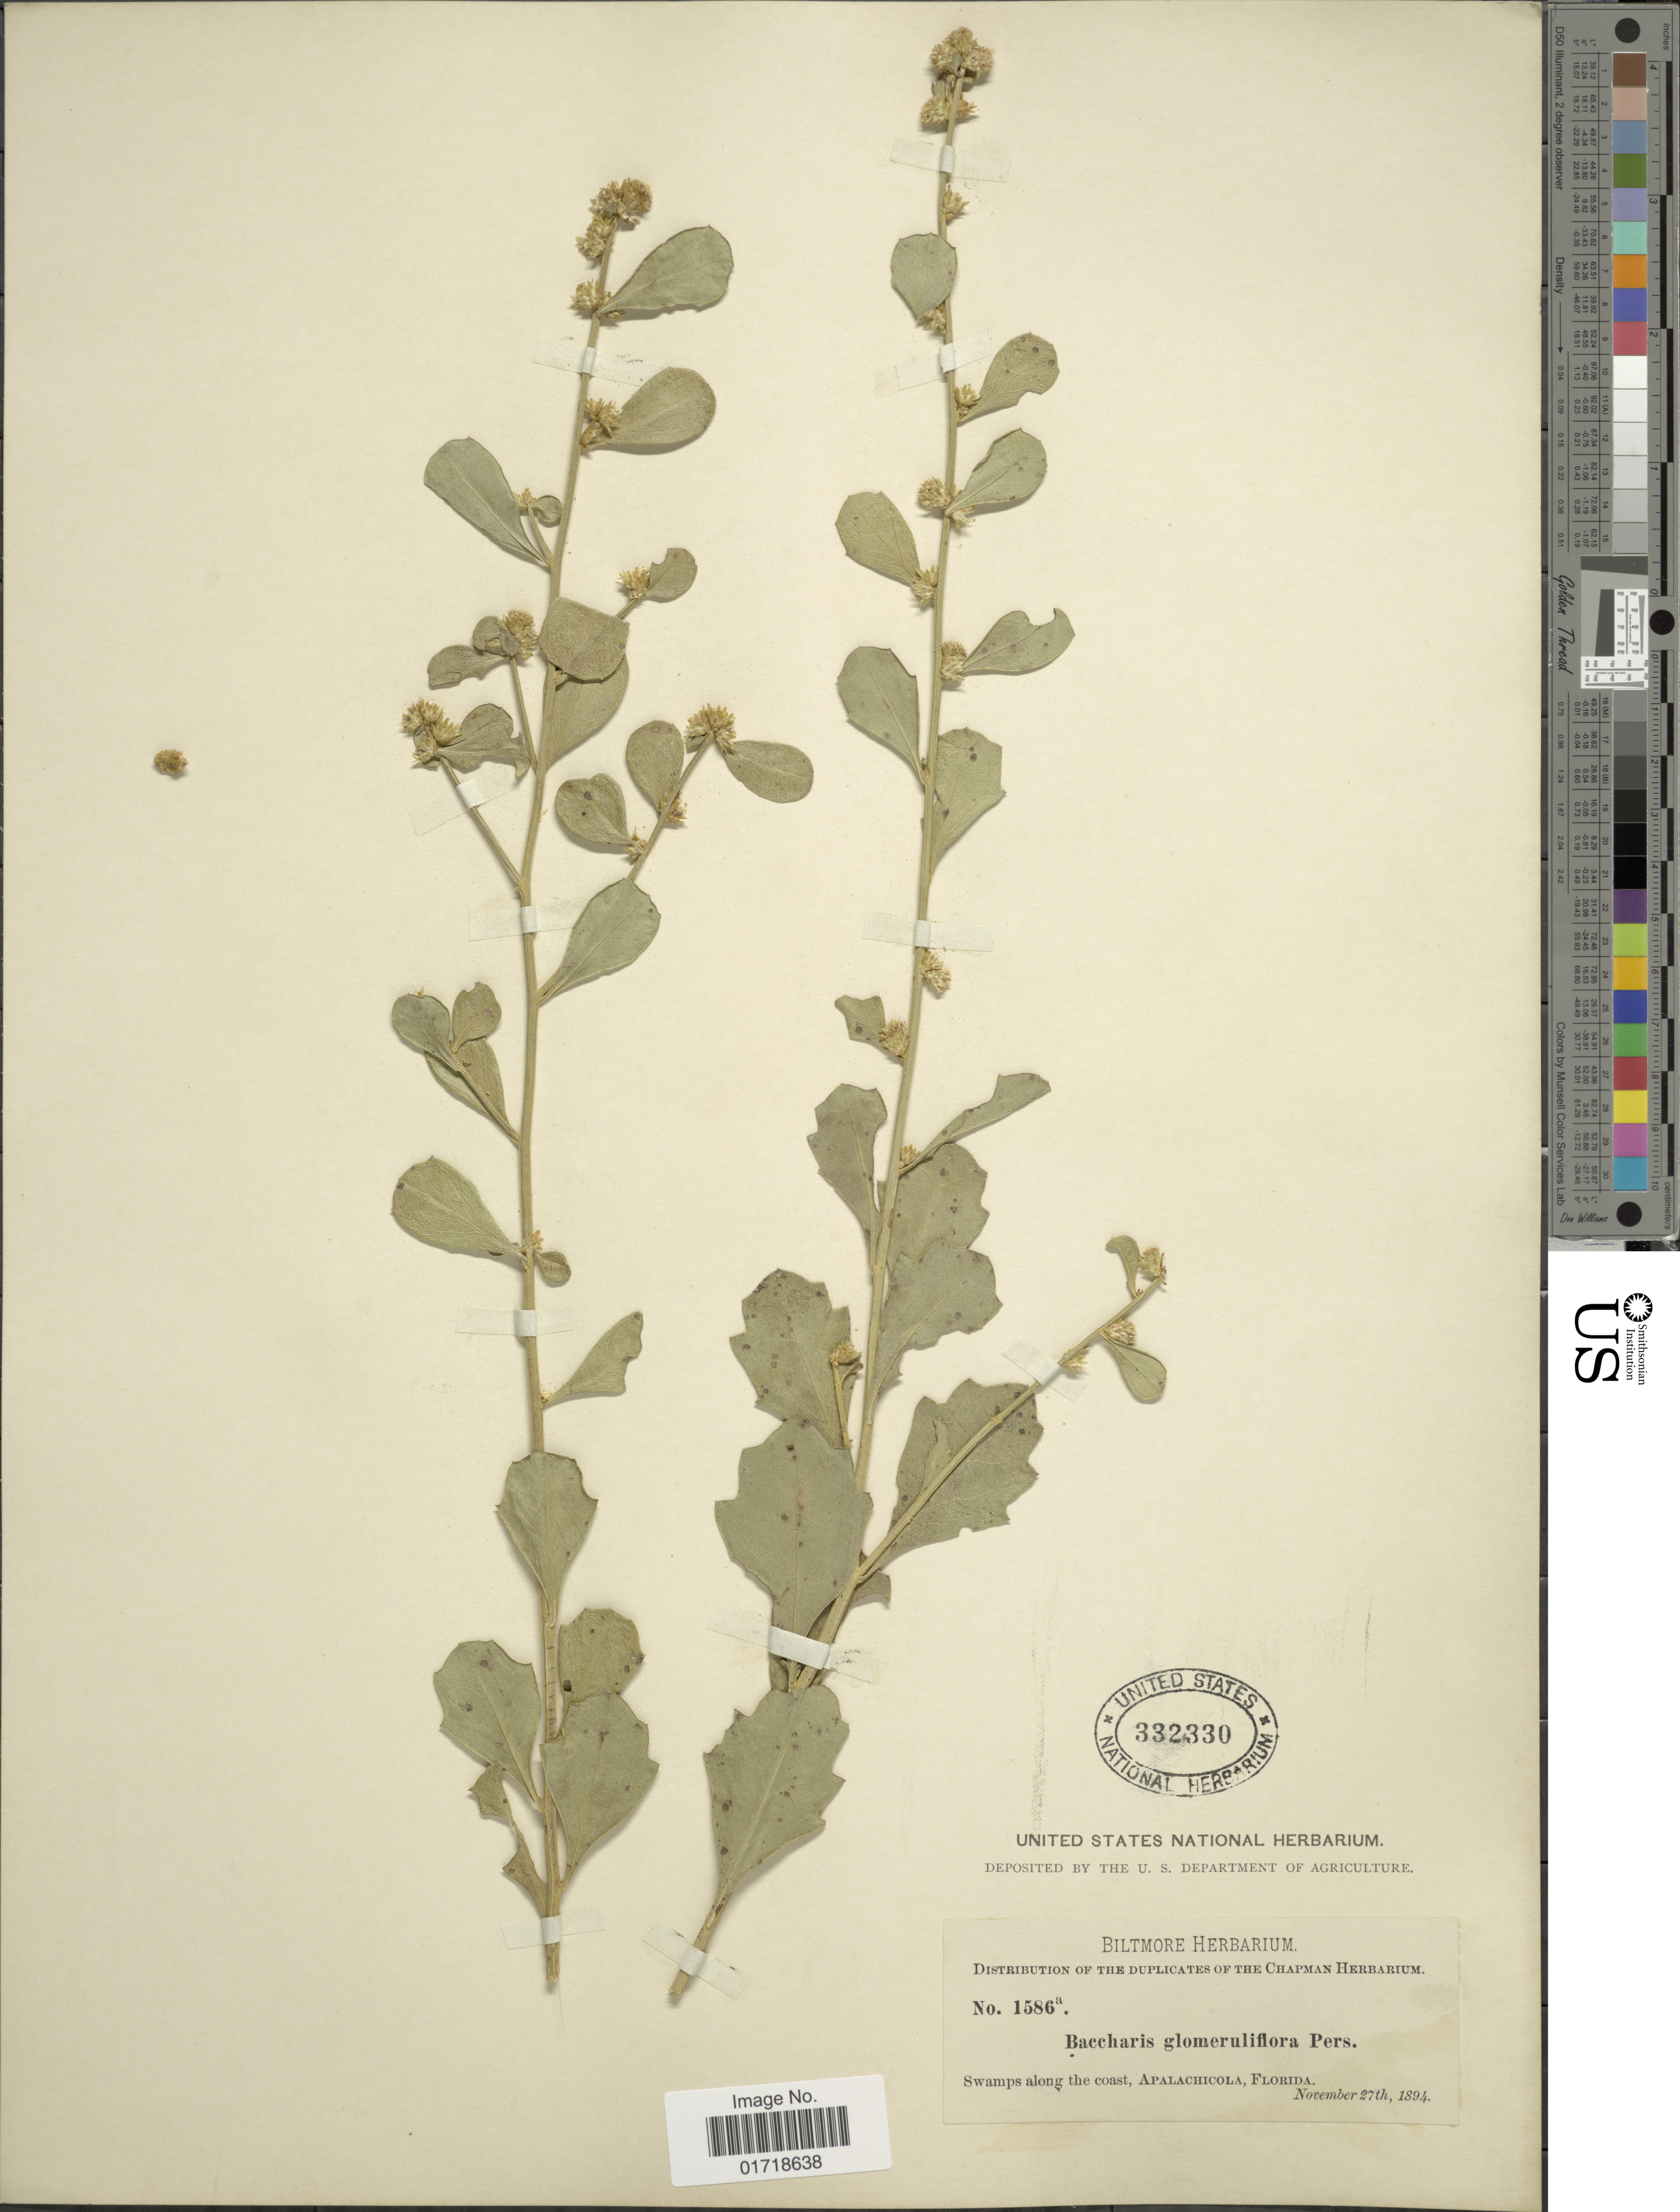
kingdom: Plantae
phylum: Tracheophyta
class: Magnoliopsida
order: Asterales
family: Asteraceae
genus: Baccharis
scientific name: Baccharis glomeruliflora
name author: Pers.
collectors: ex herb. Biltmore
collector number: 1586 a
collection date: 1894-11-27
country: United States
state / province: Florida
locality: Swamps along the coast, Apalachicola.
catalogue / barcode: US 332330